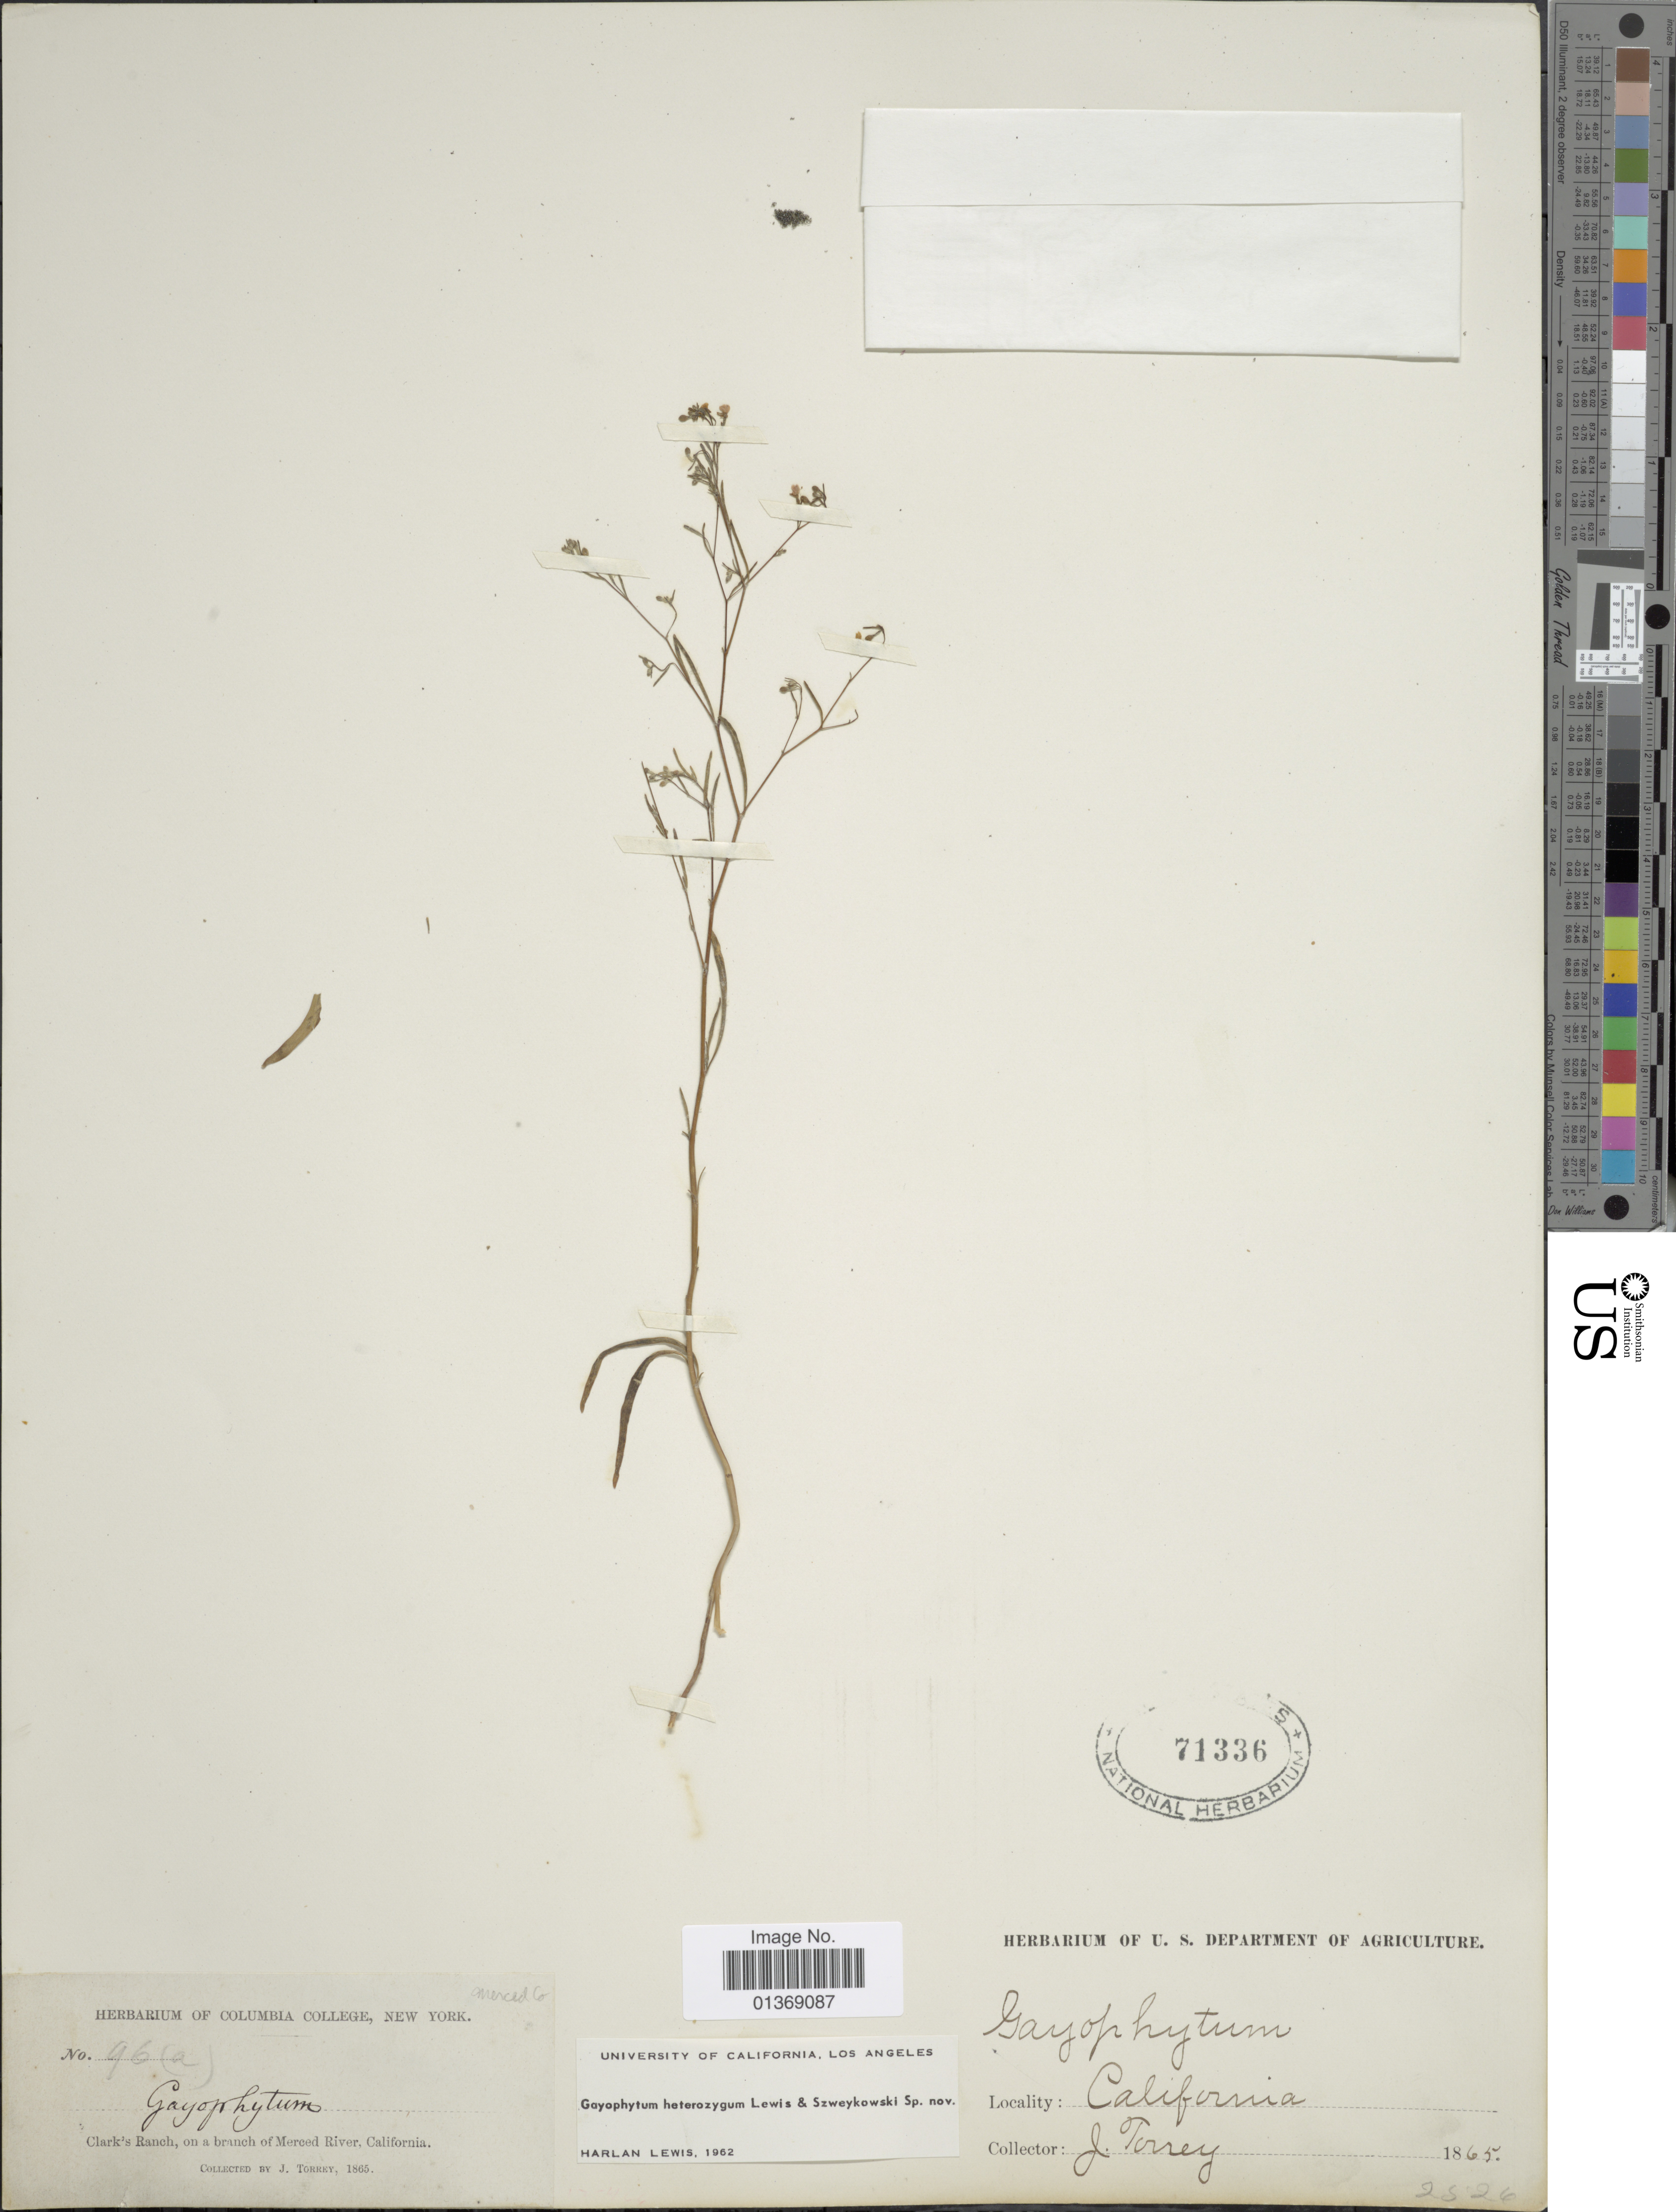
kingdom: Plantae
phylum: Tracheophyta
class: Magnoliopsida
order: Myrtales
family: Onagraceae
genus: Gayophytum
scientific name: Gayophytum heterozygum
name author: F. H. Lewis & Szweyk.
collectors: J. Torrey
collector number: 96(a)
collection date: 1865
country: United States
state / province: California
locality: Clark's Ranch, on a branch of Merced River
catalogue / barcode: US 71336